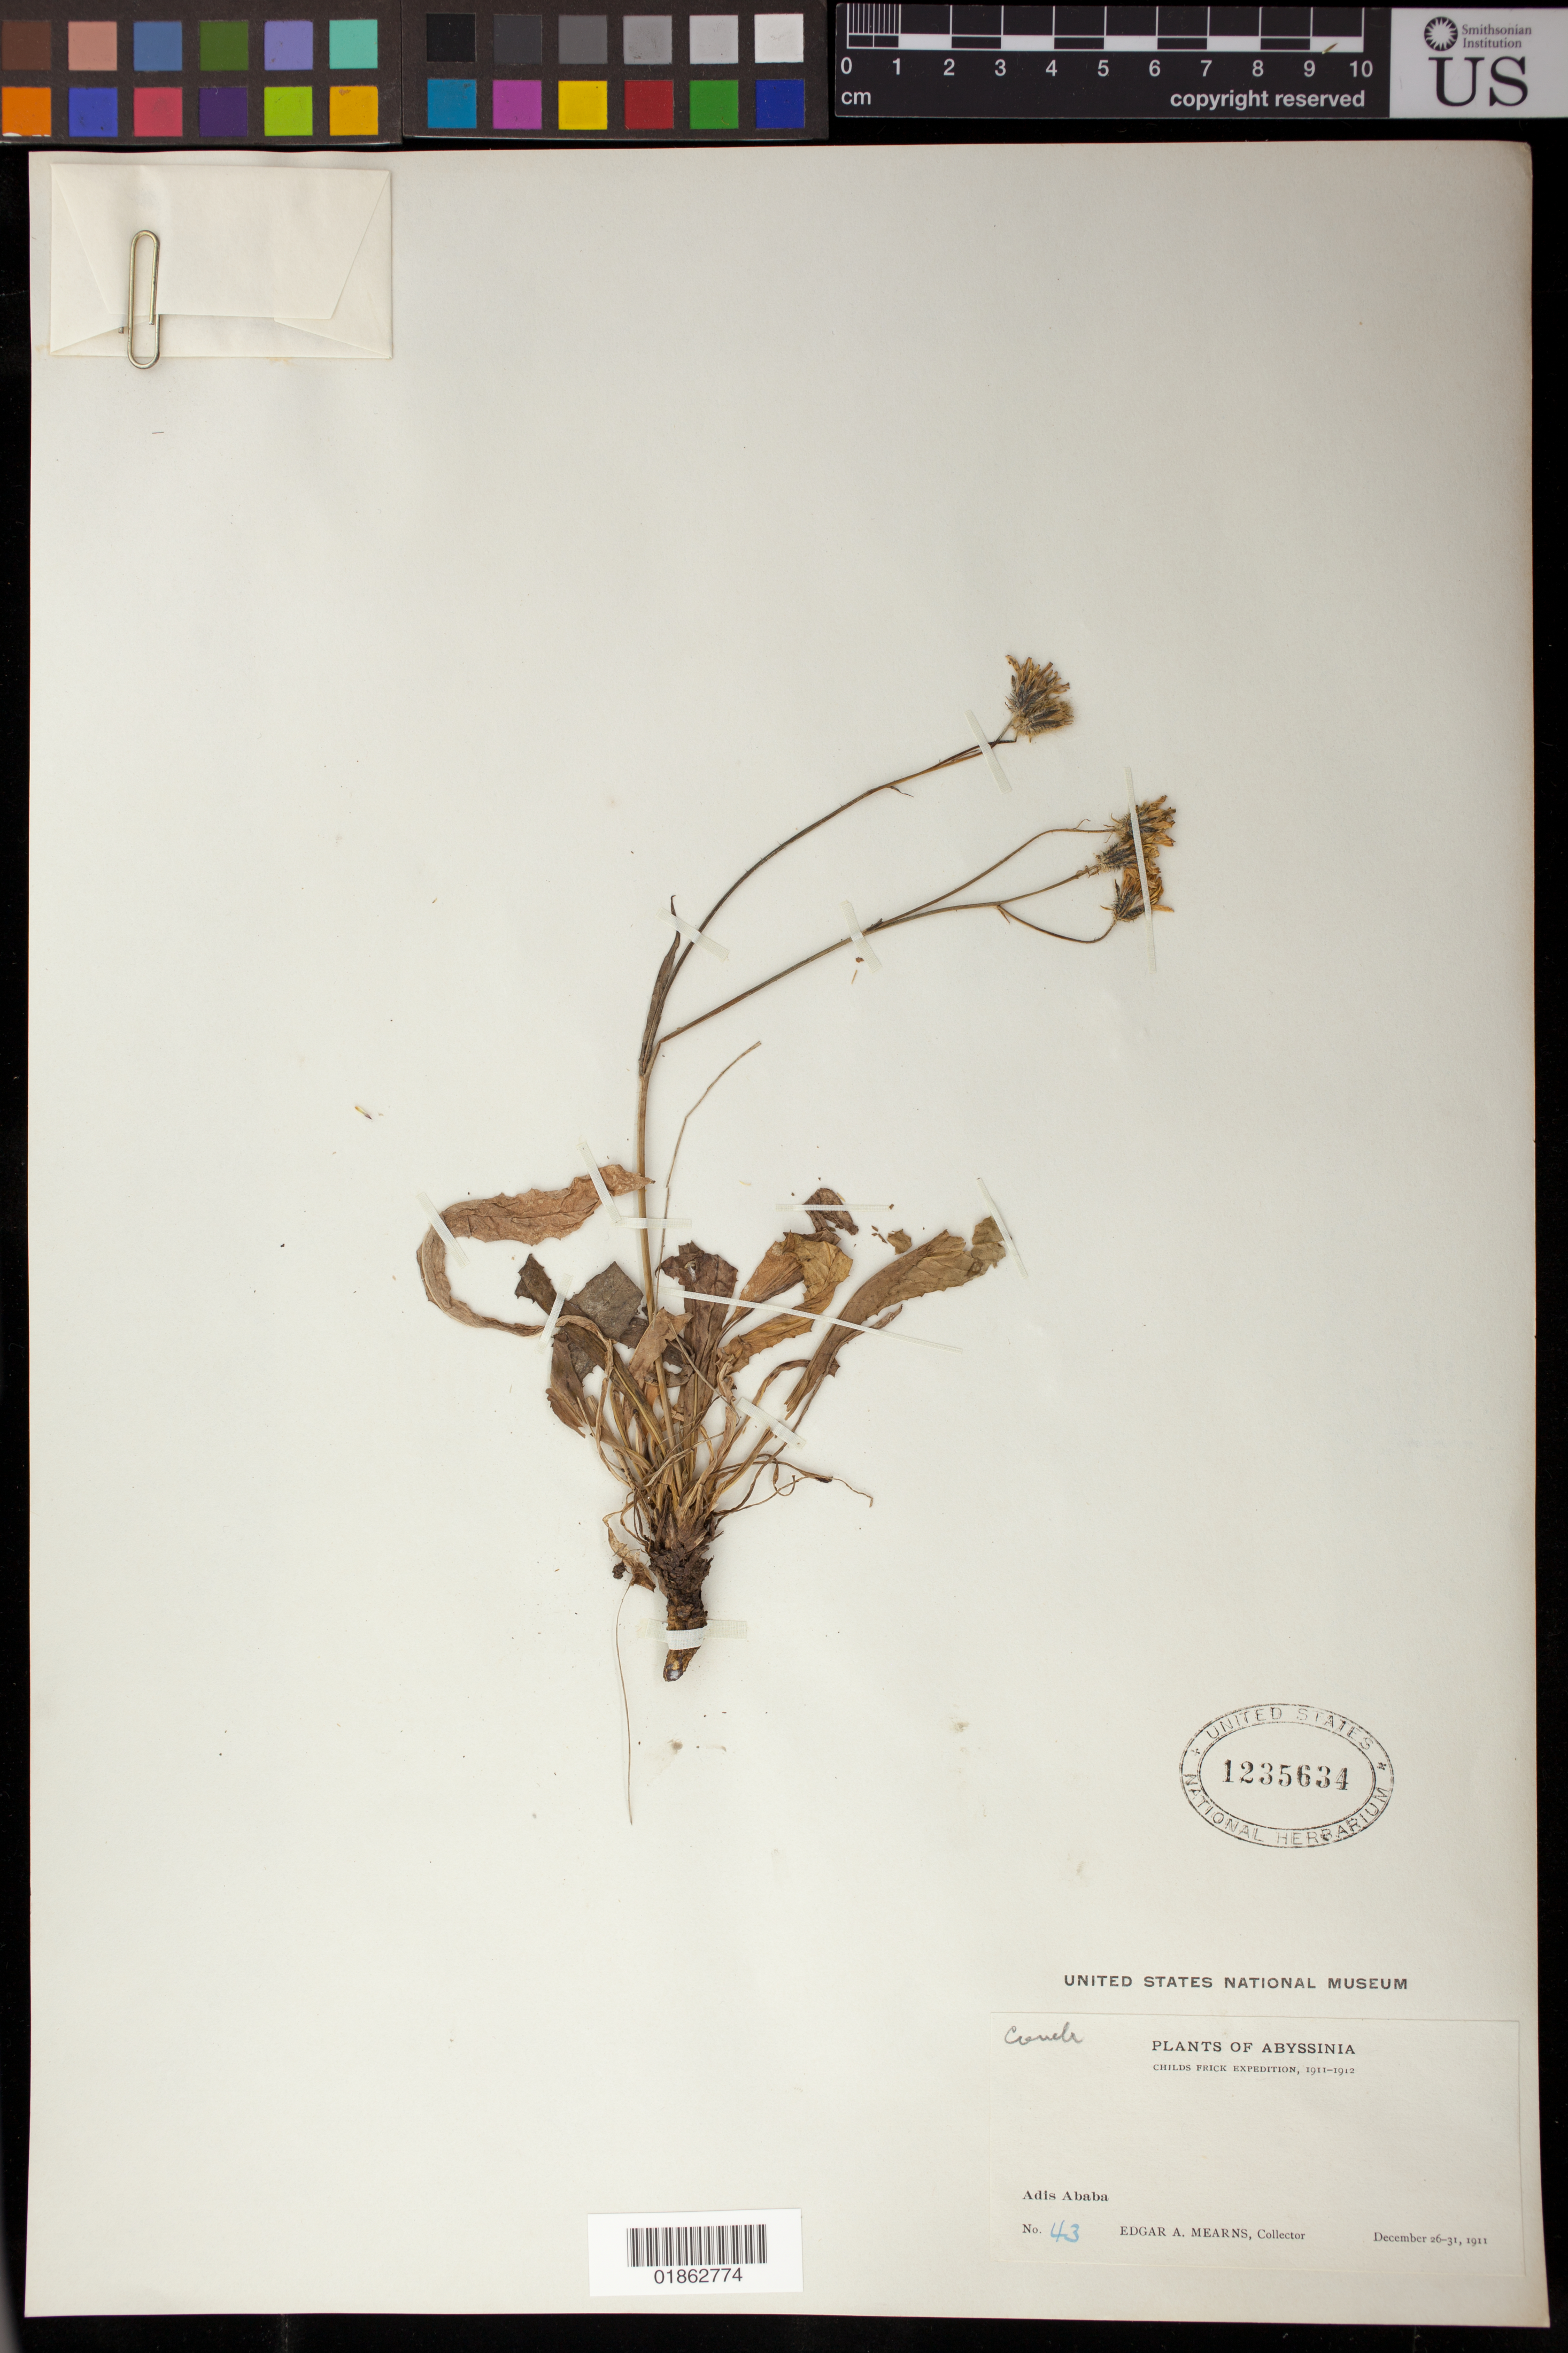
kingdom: Plantae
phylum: Tracheophyta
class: Magnoliopsida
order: Asterales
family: Asteraceae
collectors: E. A. Mearns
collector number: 43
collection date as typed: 26 Dec 1911 to 31 Dec 1911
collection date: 1911-12-26/1911-12-31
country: Ethiopia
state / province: Oromiya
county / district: Shewa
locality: Abyssinia, Adis Ababa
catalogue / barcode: US 1235634